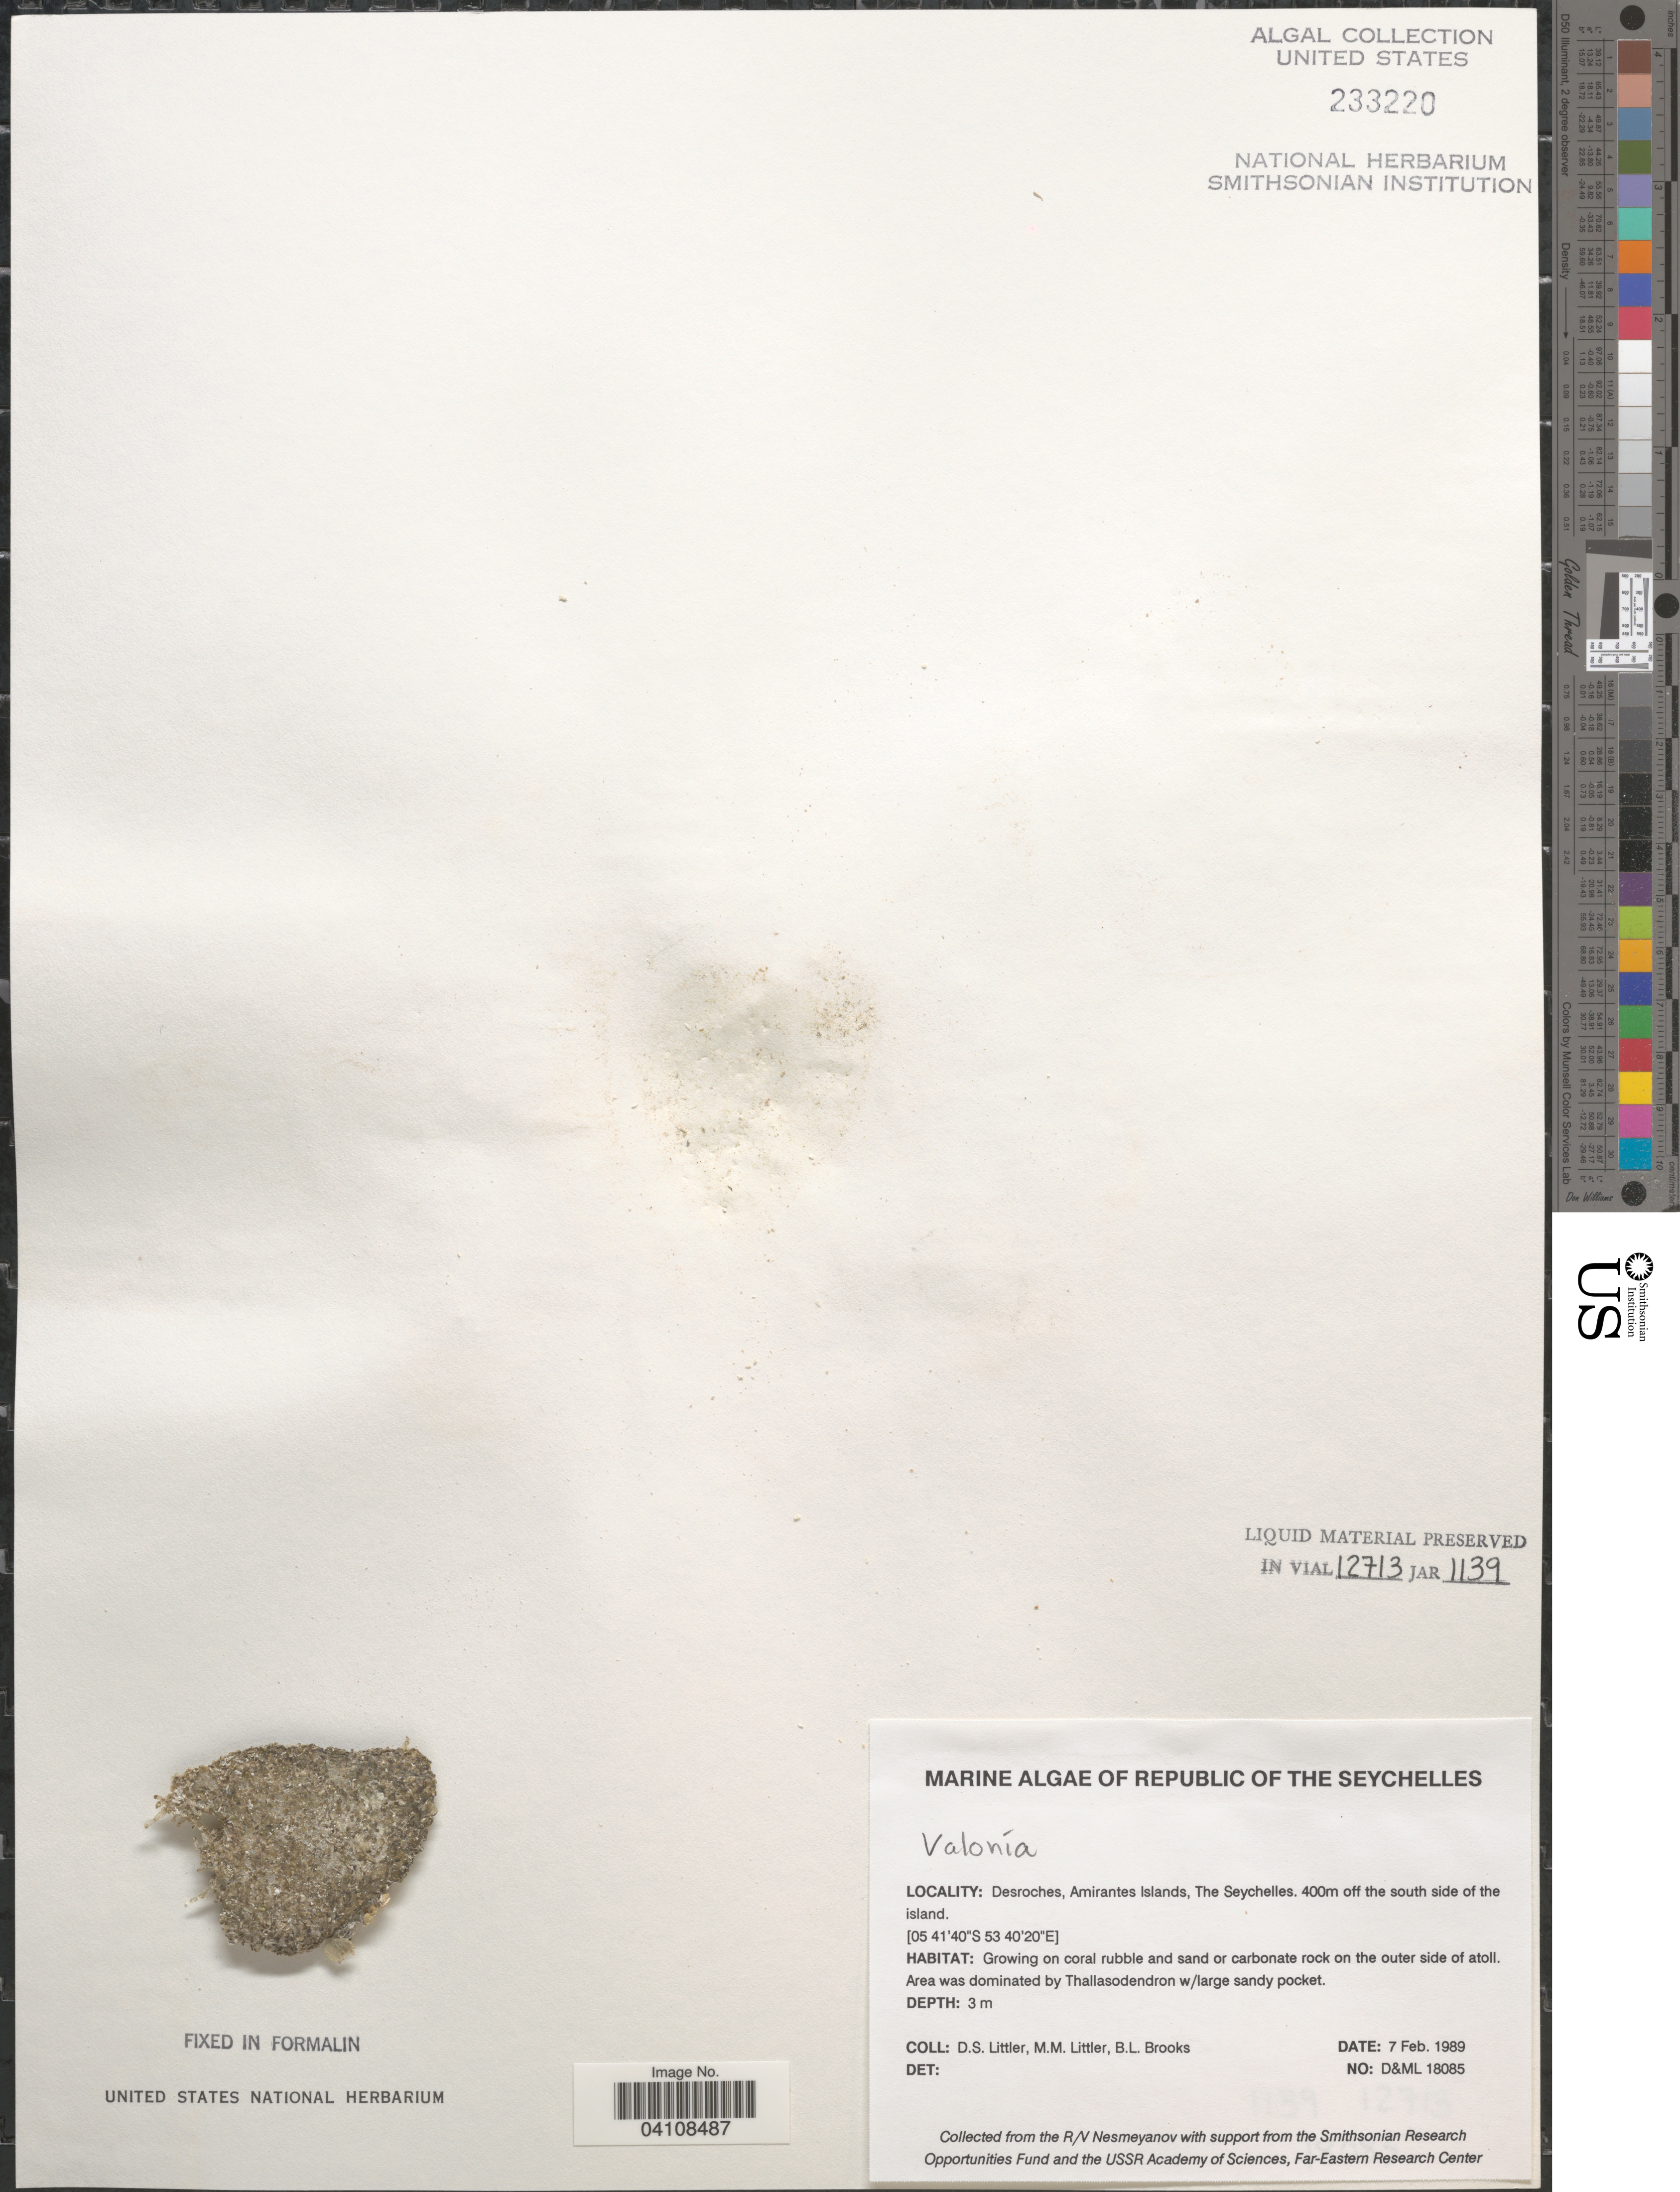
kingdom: Plantae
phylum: Chlorophyta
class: Ulvophyceae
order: Siphonocladales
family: Valoniaceae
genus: Valonia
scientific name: Valonia sp.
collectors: D. S. Littler & B. Brooks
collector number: D&ML18085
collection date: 1989-02-07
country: Seychelles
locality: Republic of The Seychelles. Desroches, Amirantes Islands. 400m off the south side of the island.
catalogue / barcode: US 233220